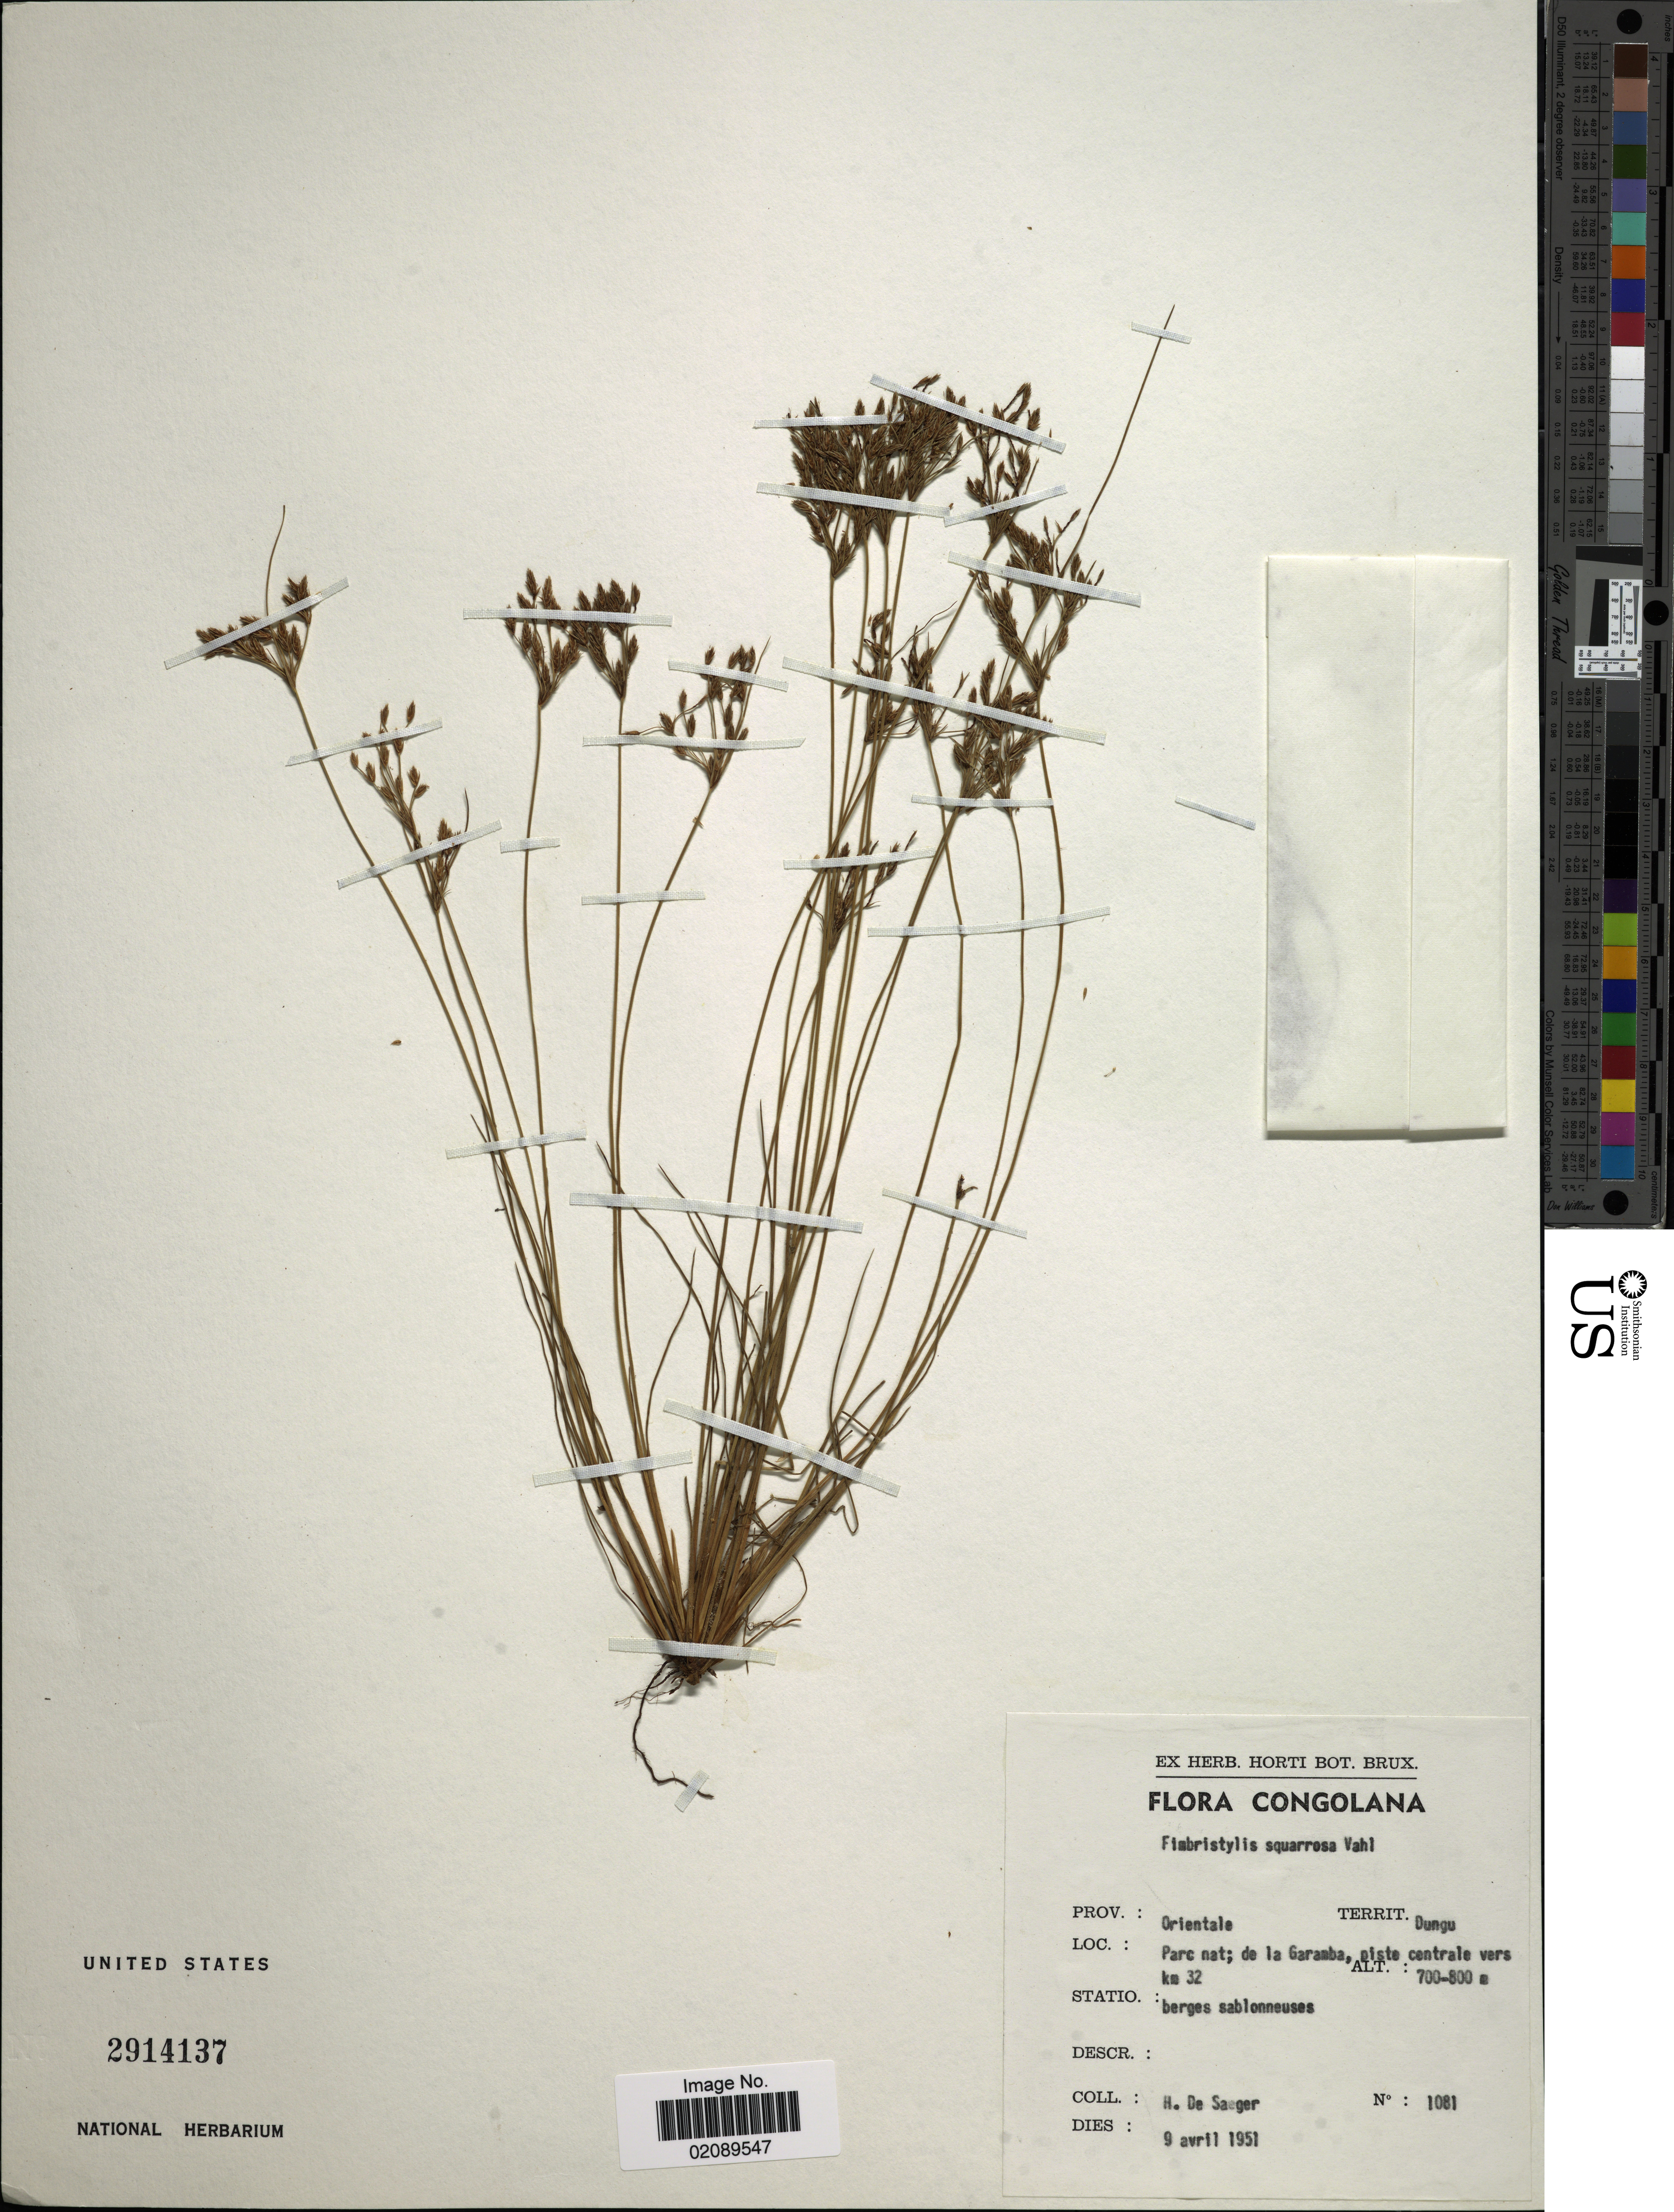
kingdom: Plantae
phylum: Tracheophyta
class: Liliopsida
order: Poales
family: Cyperaceae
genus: Fimbristylis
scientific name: Fimbristylis squarrosa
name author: Vahl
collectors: H. De Saeger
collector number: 1081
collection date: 1951-04-09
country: Congo, Democratic Republic of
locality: Congolana, Prov. Orientale, Territ. Dungu, parc. nat; de la Garambe, piste centrale vers km 32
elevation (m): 700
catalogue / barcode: US 2914137